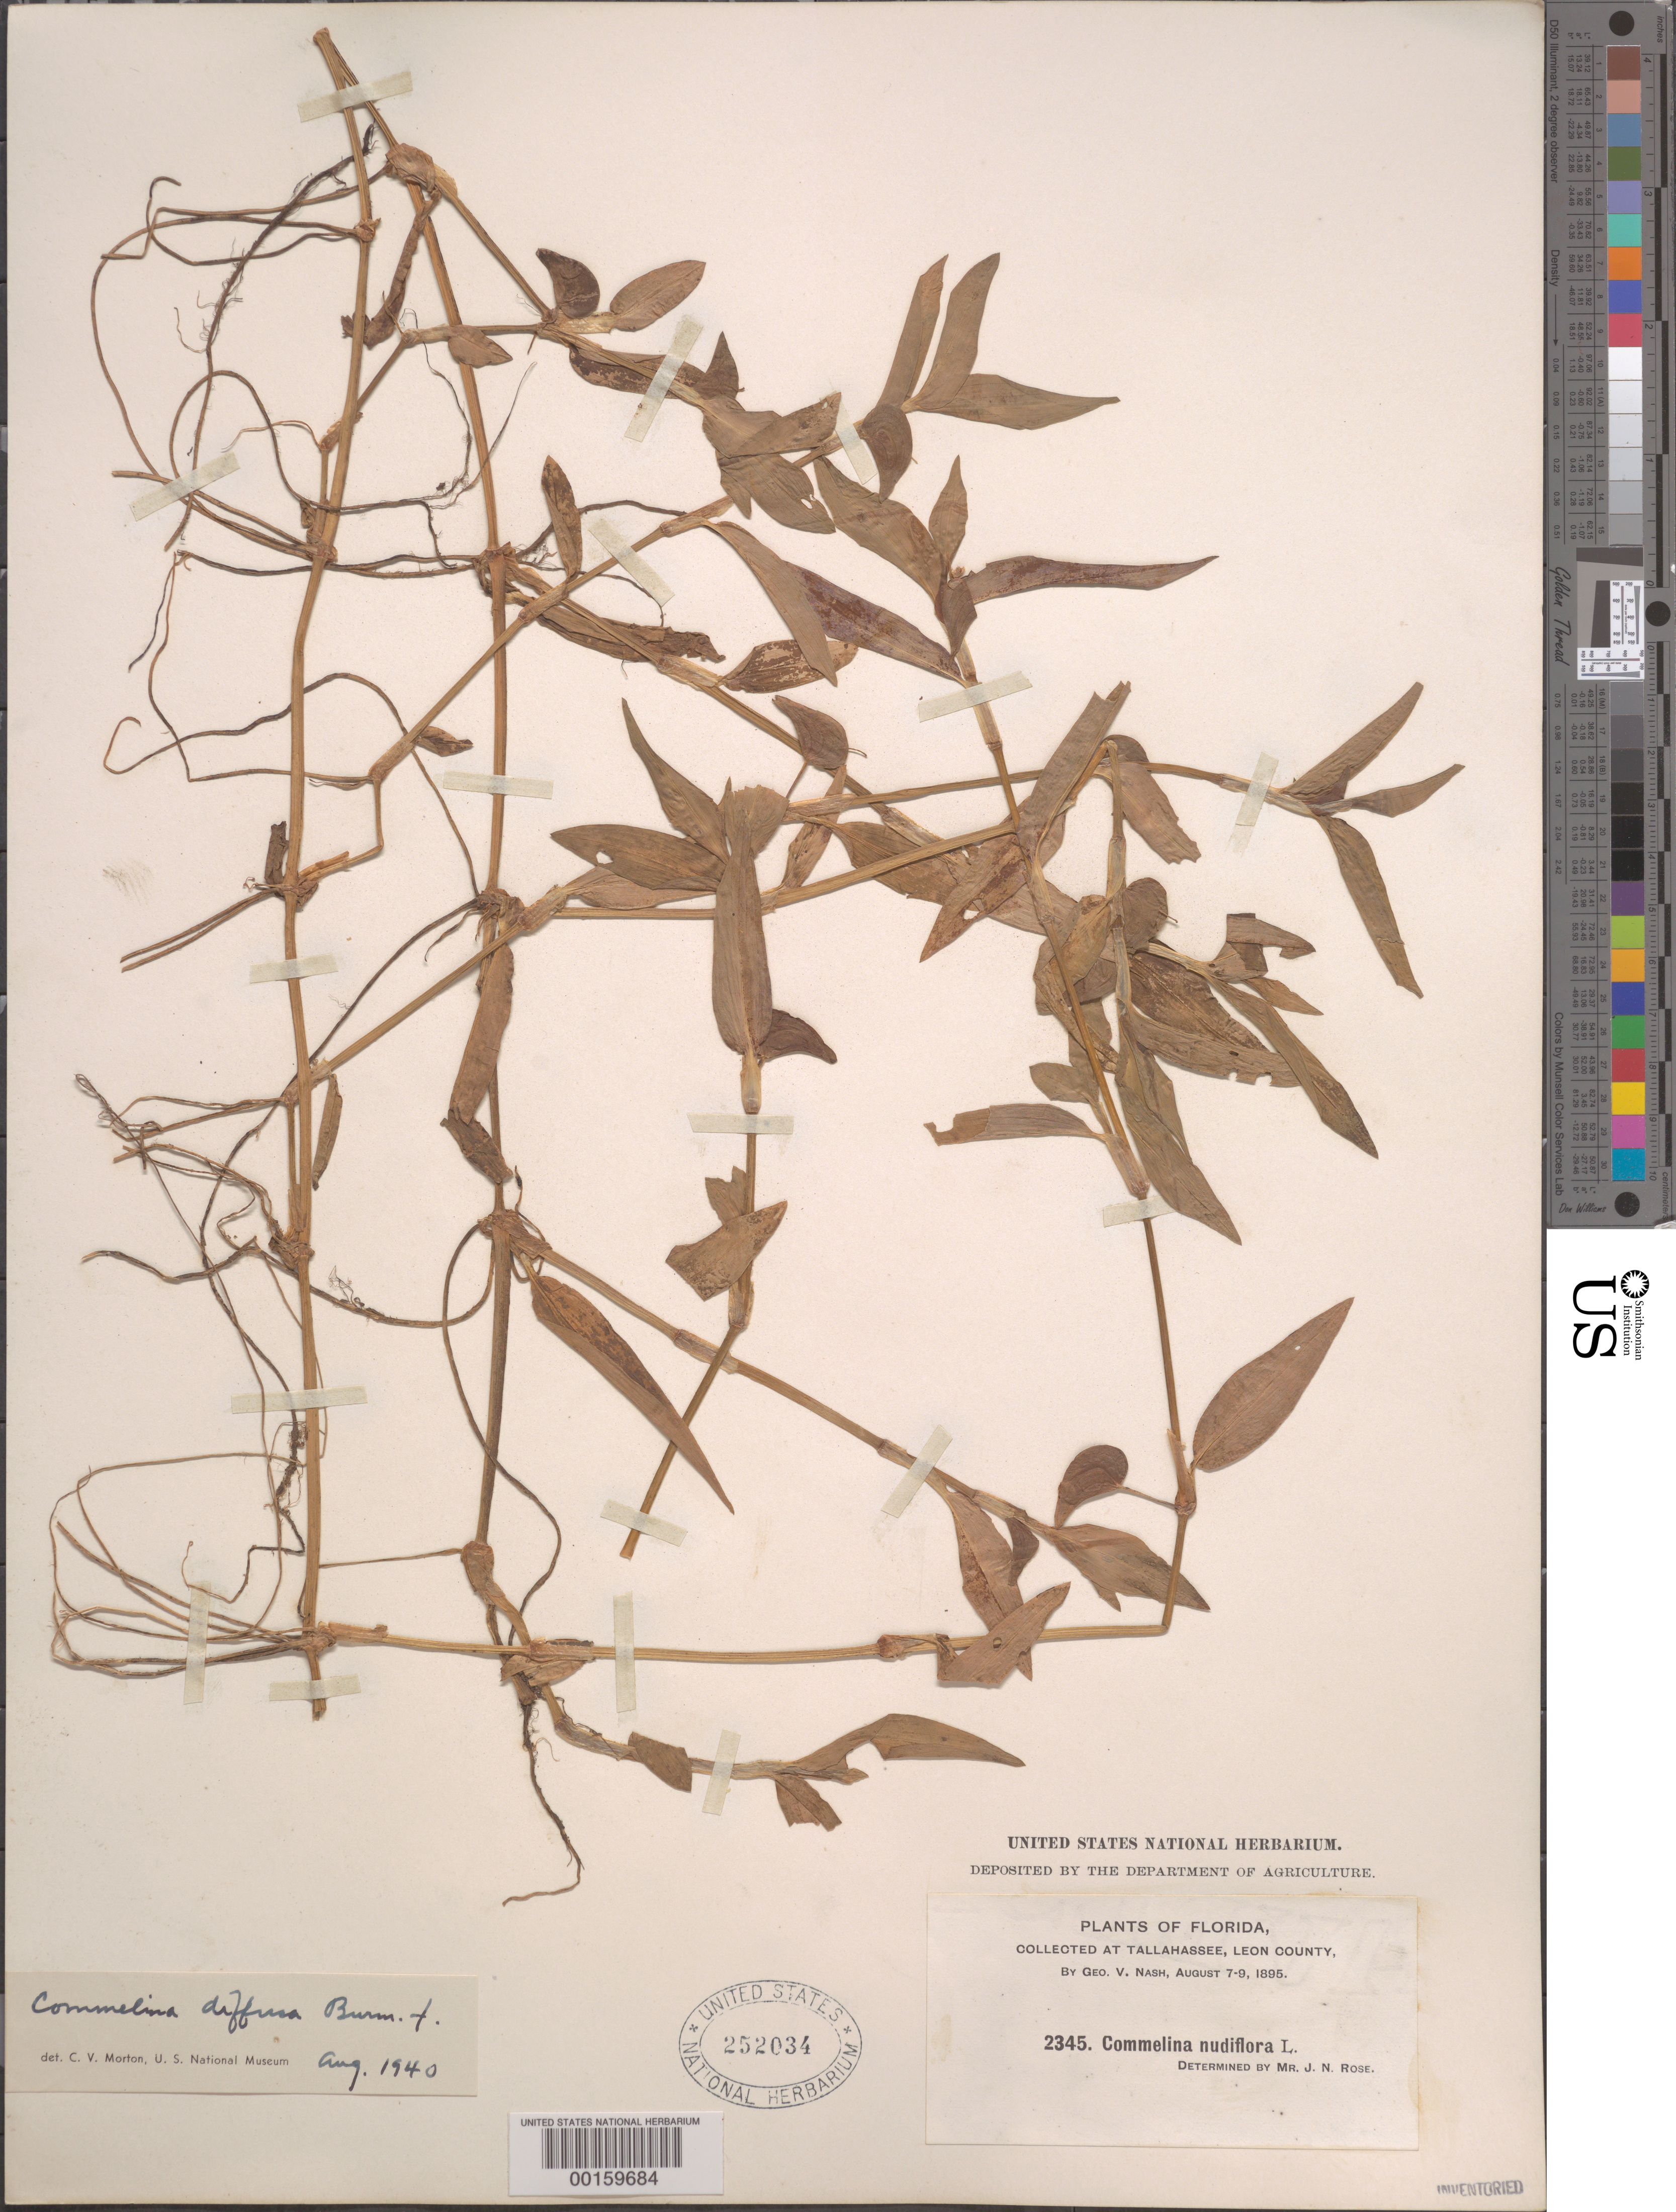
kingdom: Plantae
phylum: Tracheophyta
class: Liliopsida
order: Commelinales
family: Commelinaceae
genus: Commelina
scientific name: Commelina diffusa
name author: Burm. f.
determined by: Morton, C. V.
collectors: G. V. Nash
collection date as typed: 07 Aug 1895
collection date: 1895-08-07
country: United States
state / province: Florida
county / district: Leon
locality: Tallahassee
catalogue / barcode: US 252034